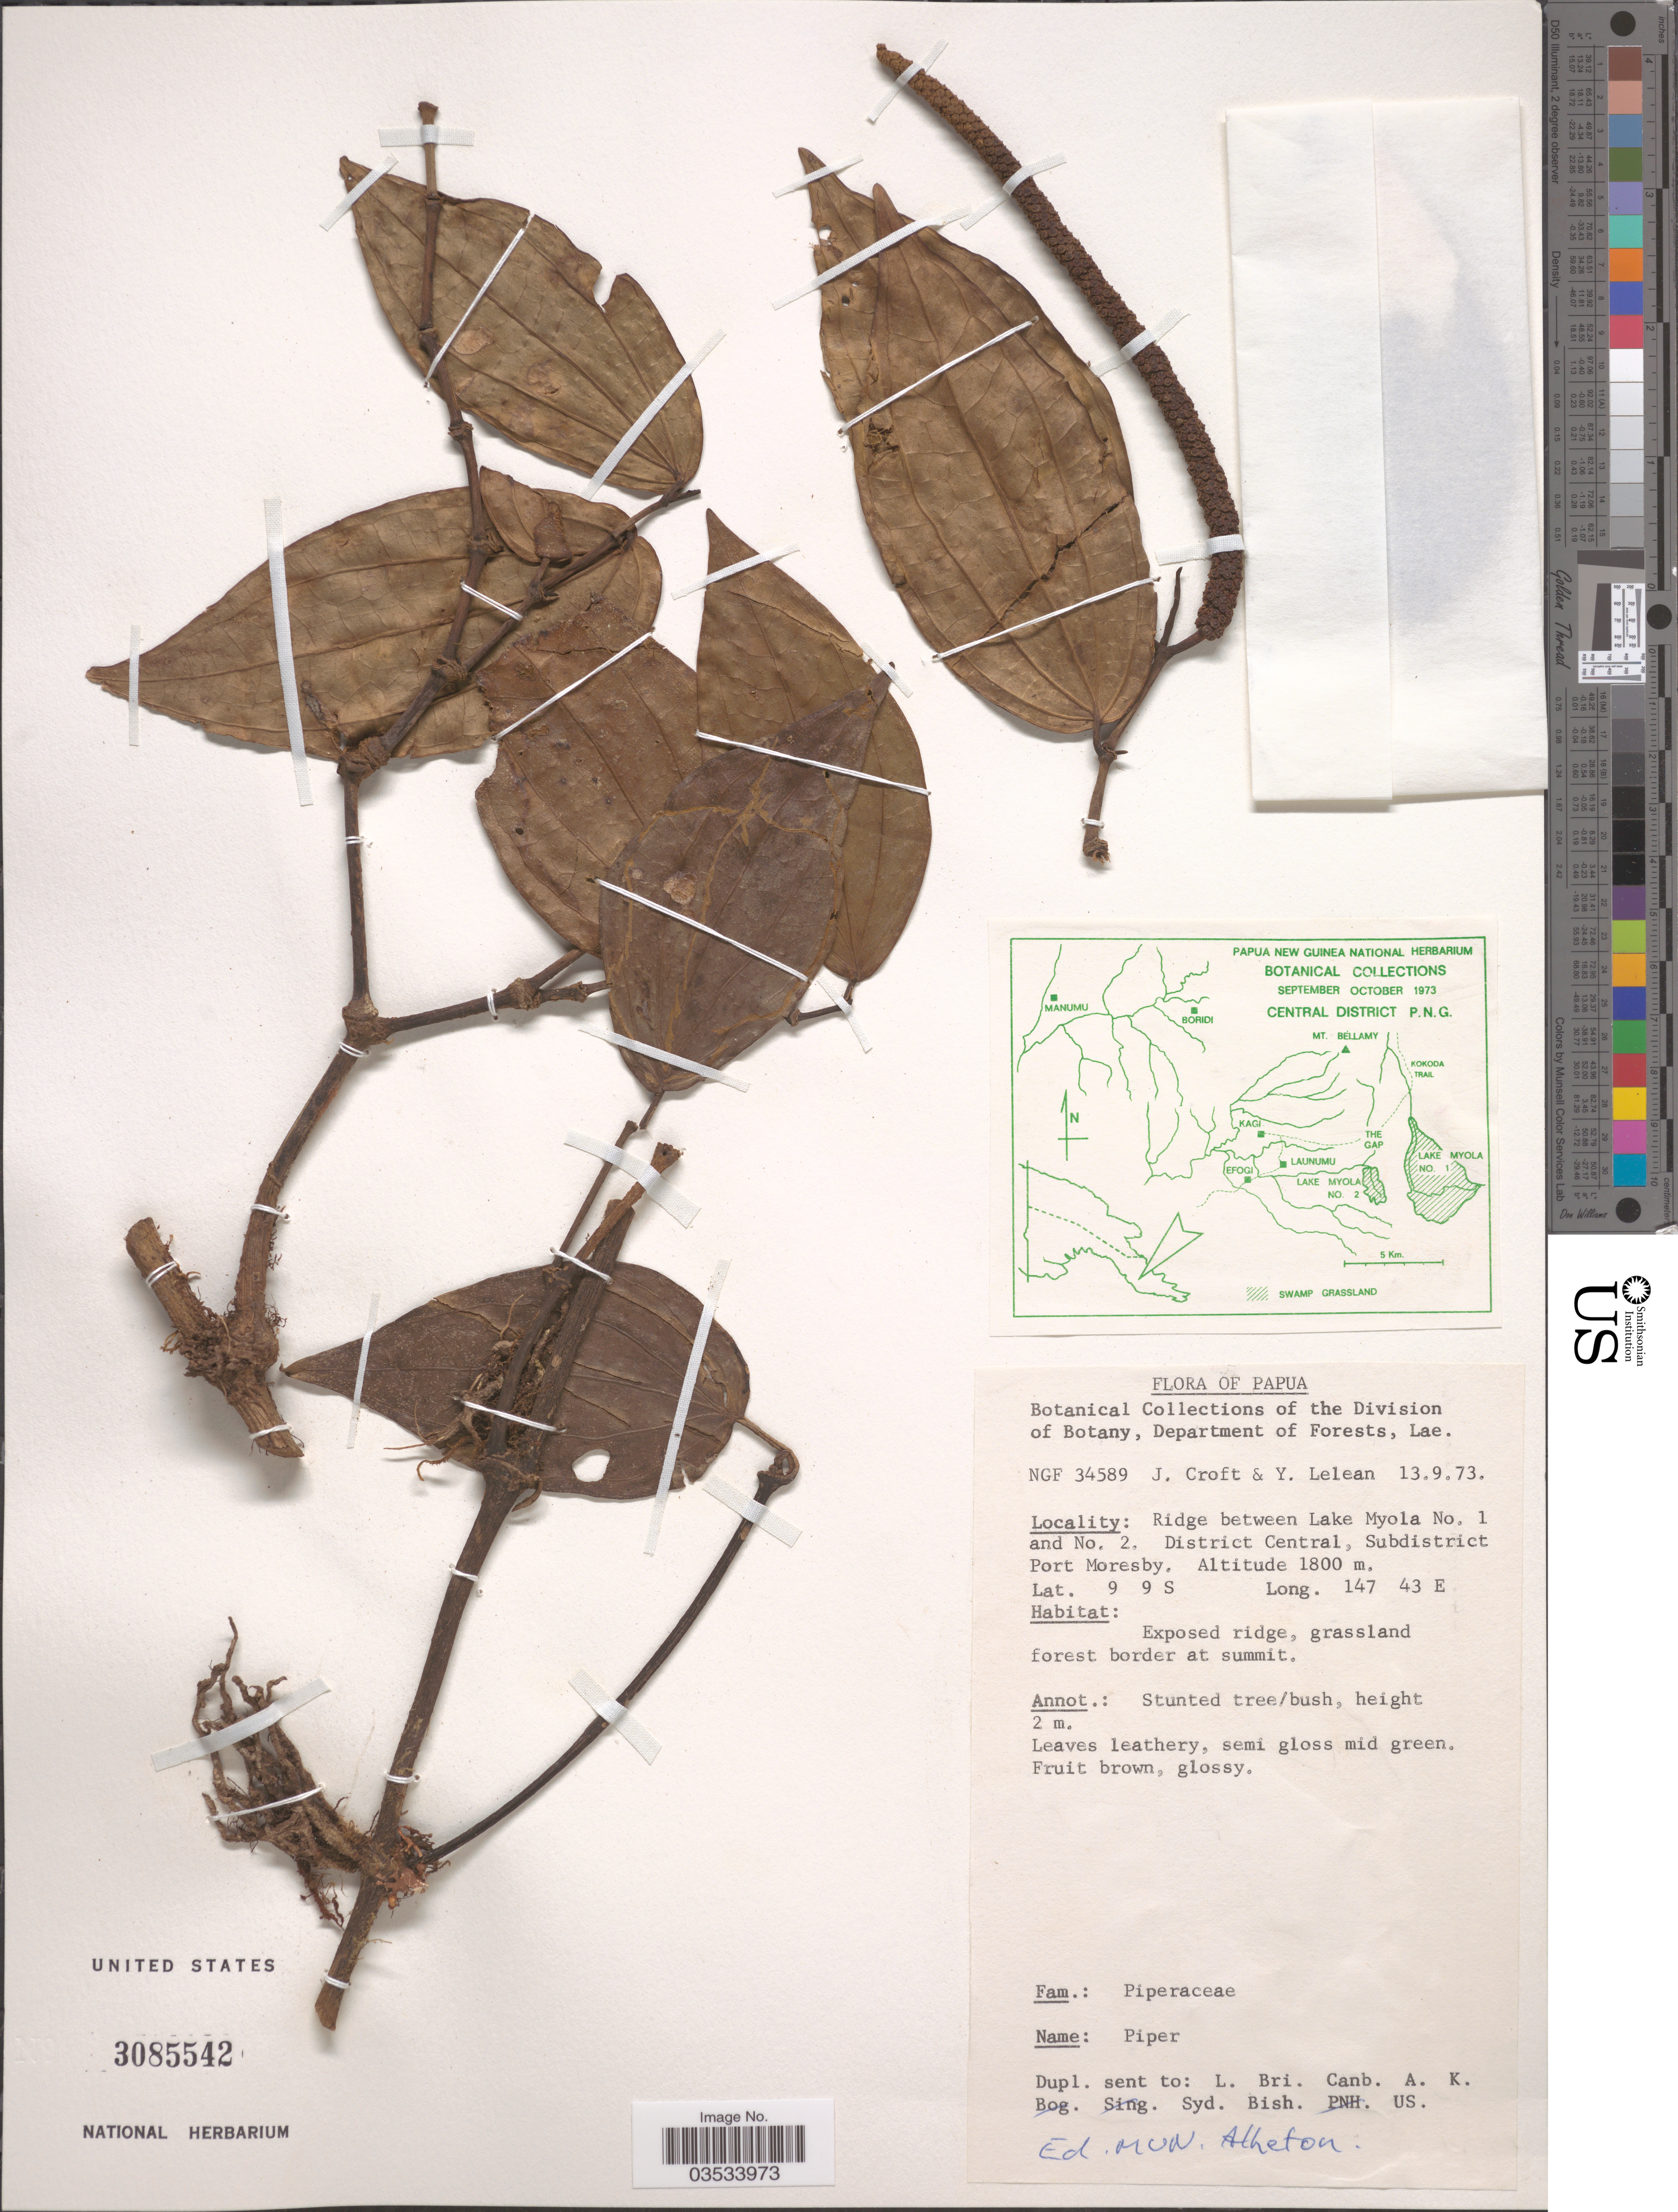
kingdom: Plantae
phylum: Tracheophyta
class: Magnoliopsida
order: Piperales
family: Piperaceae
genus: Piper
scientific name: Piper sp.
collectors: J. Croft & Y. Lelean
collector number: NGF 34589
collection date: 1973-09-13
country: Papua New Guinea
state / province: Central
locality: Papua. Ridge between Lake Myola No. 1 and No. 2. District Central, Subdistrict Port Moresby.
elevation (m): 1800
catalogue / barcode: US 3085542